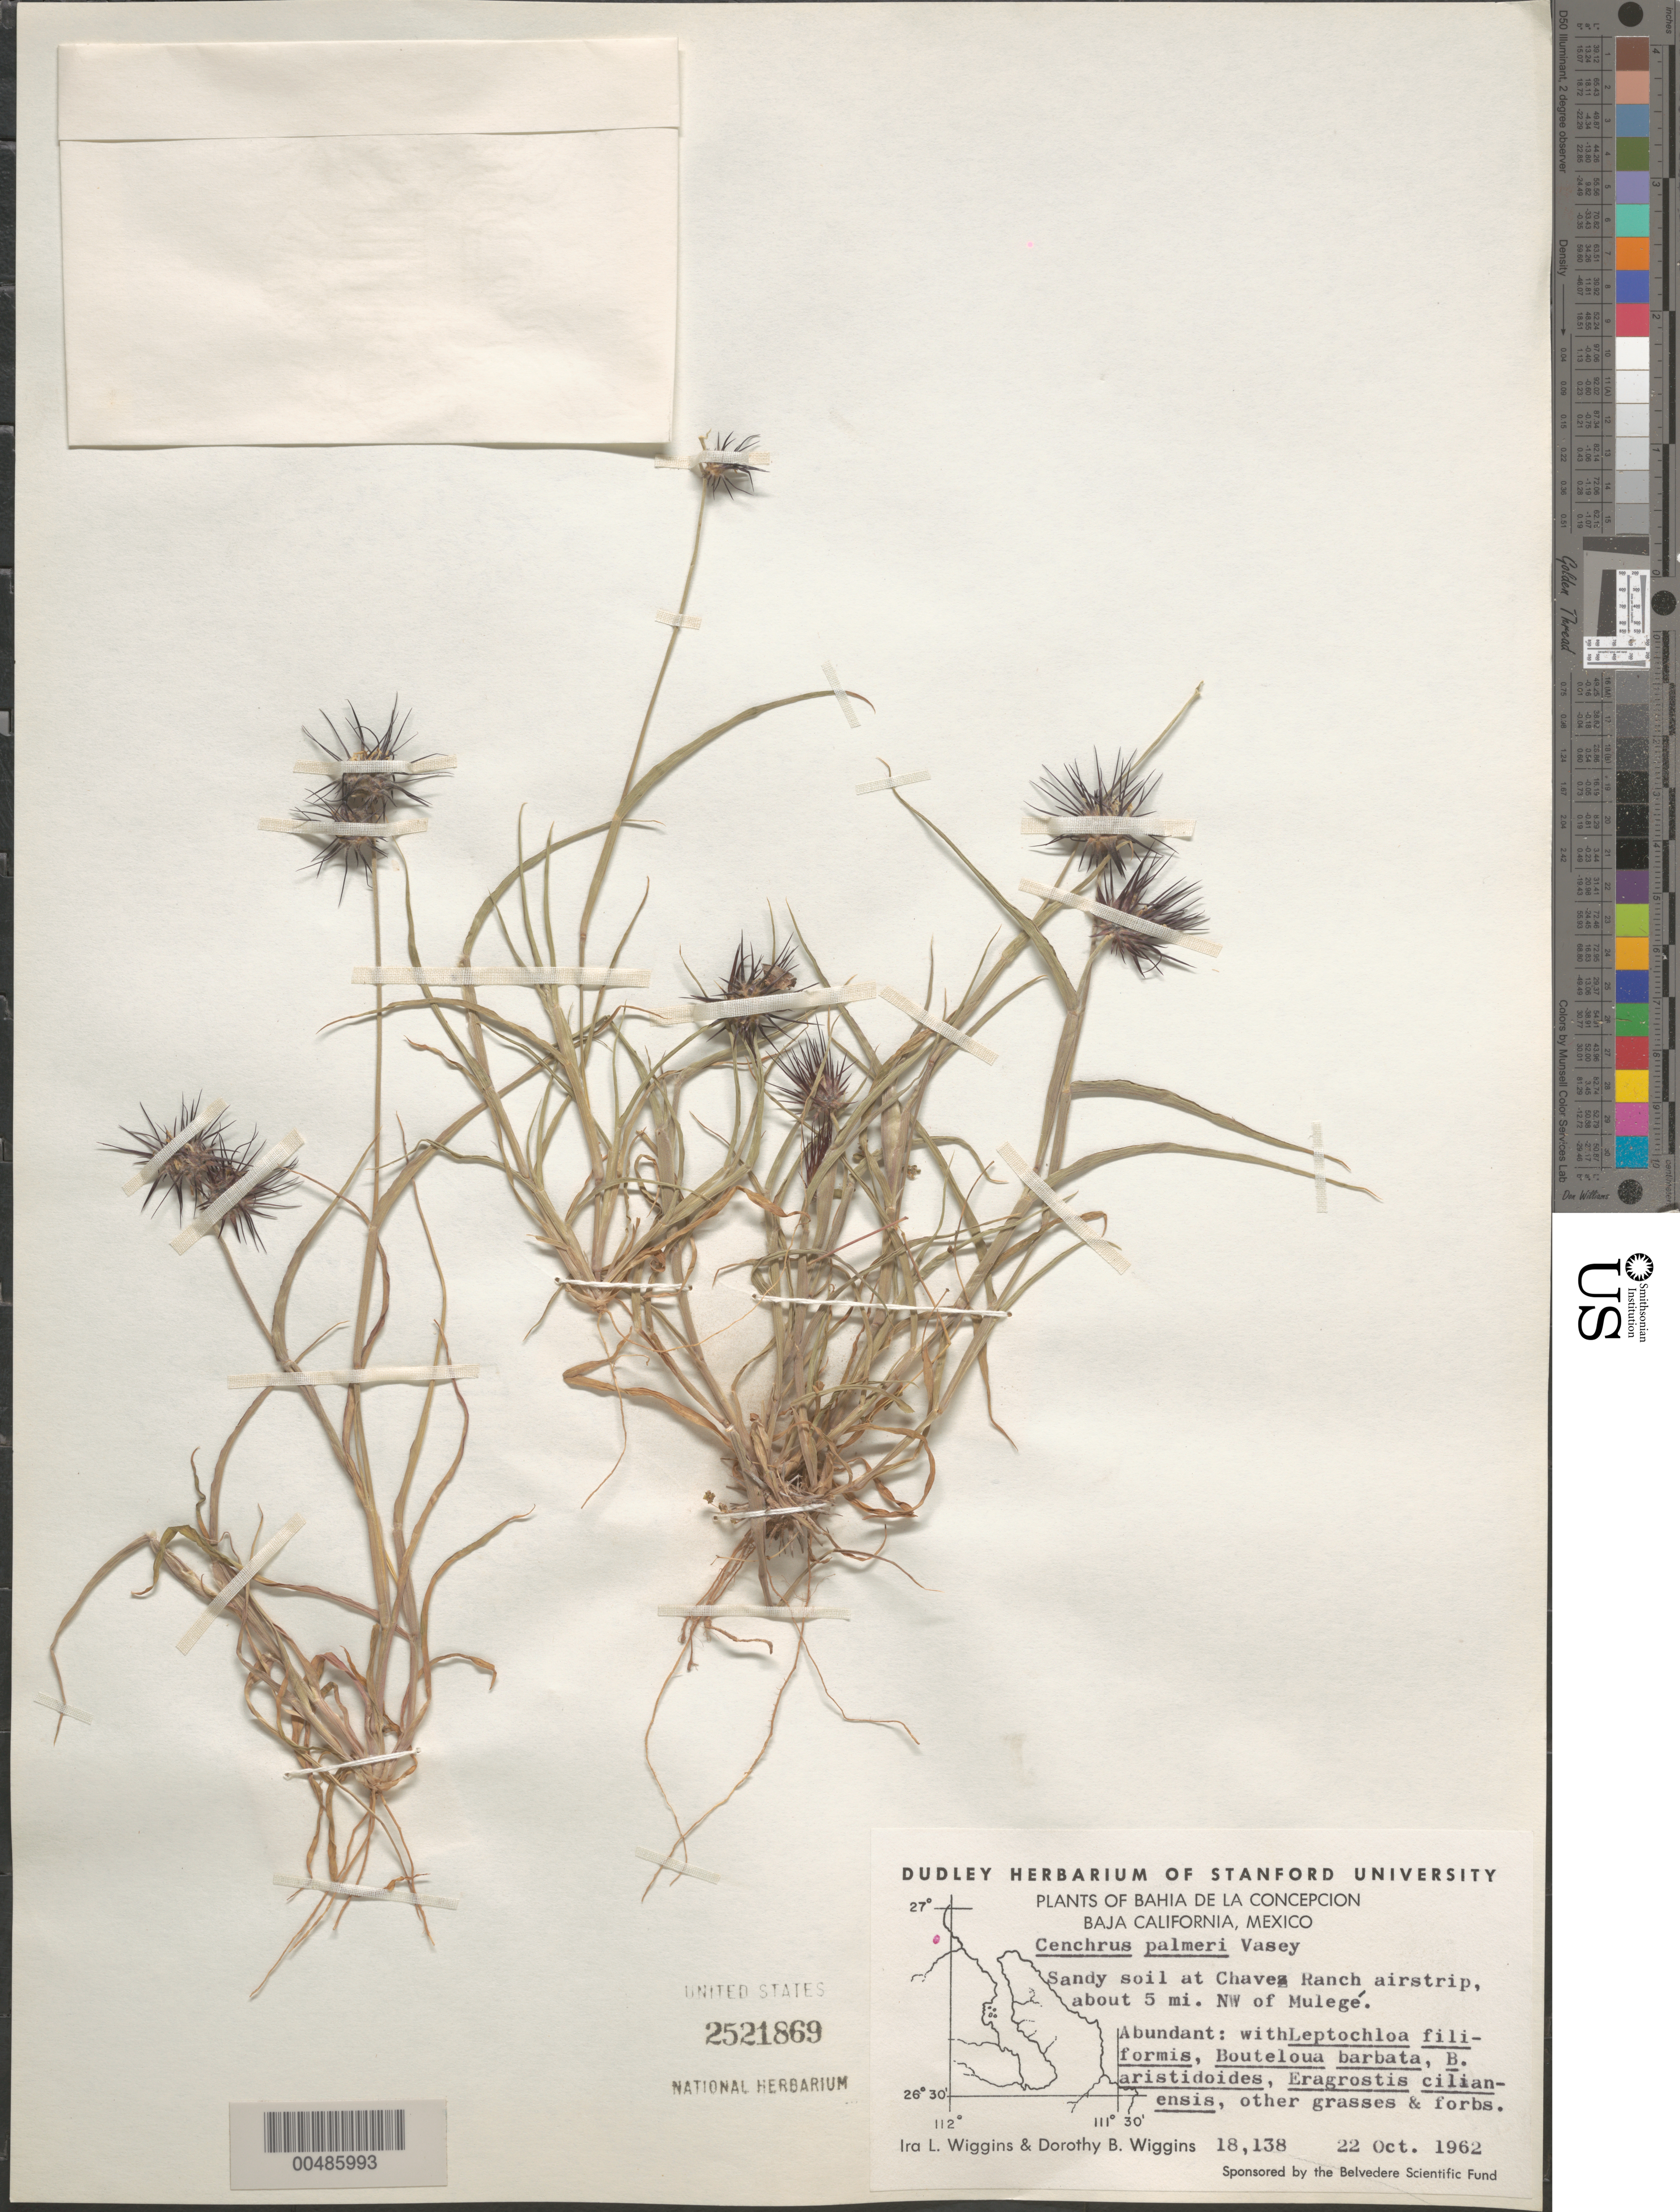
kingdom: Plantae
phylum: Tracheophyta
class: Liliopsida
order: Poales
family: Poaceae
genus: Cenchrus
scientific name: Cenchrus palmeri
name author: Vasey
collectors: I. L. Wiggins & D. B. Wiggins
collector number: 18138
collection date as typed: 22 Oct 1962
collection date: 1962-10-22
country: Mexico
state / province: Baja California Sur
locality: Bahia de la Concepcion, at Chavez Ranch airstrip, about 5 mi NW of Muleg‚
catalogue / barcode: US 2521869